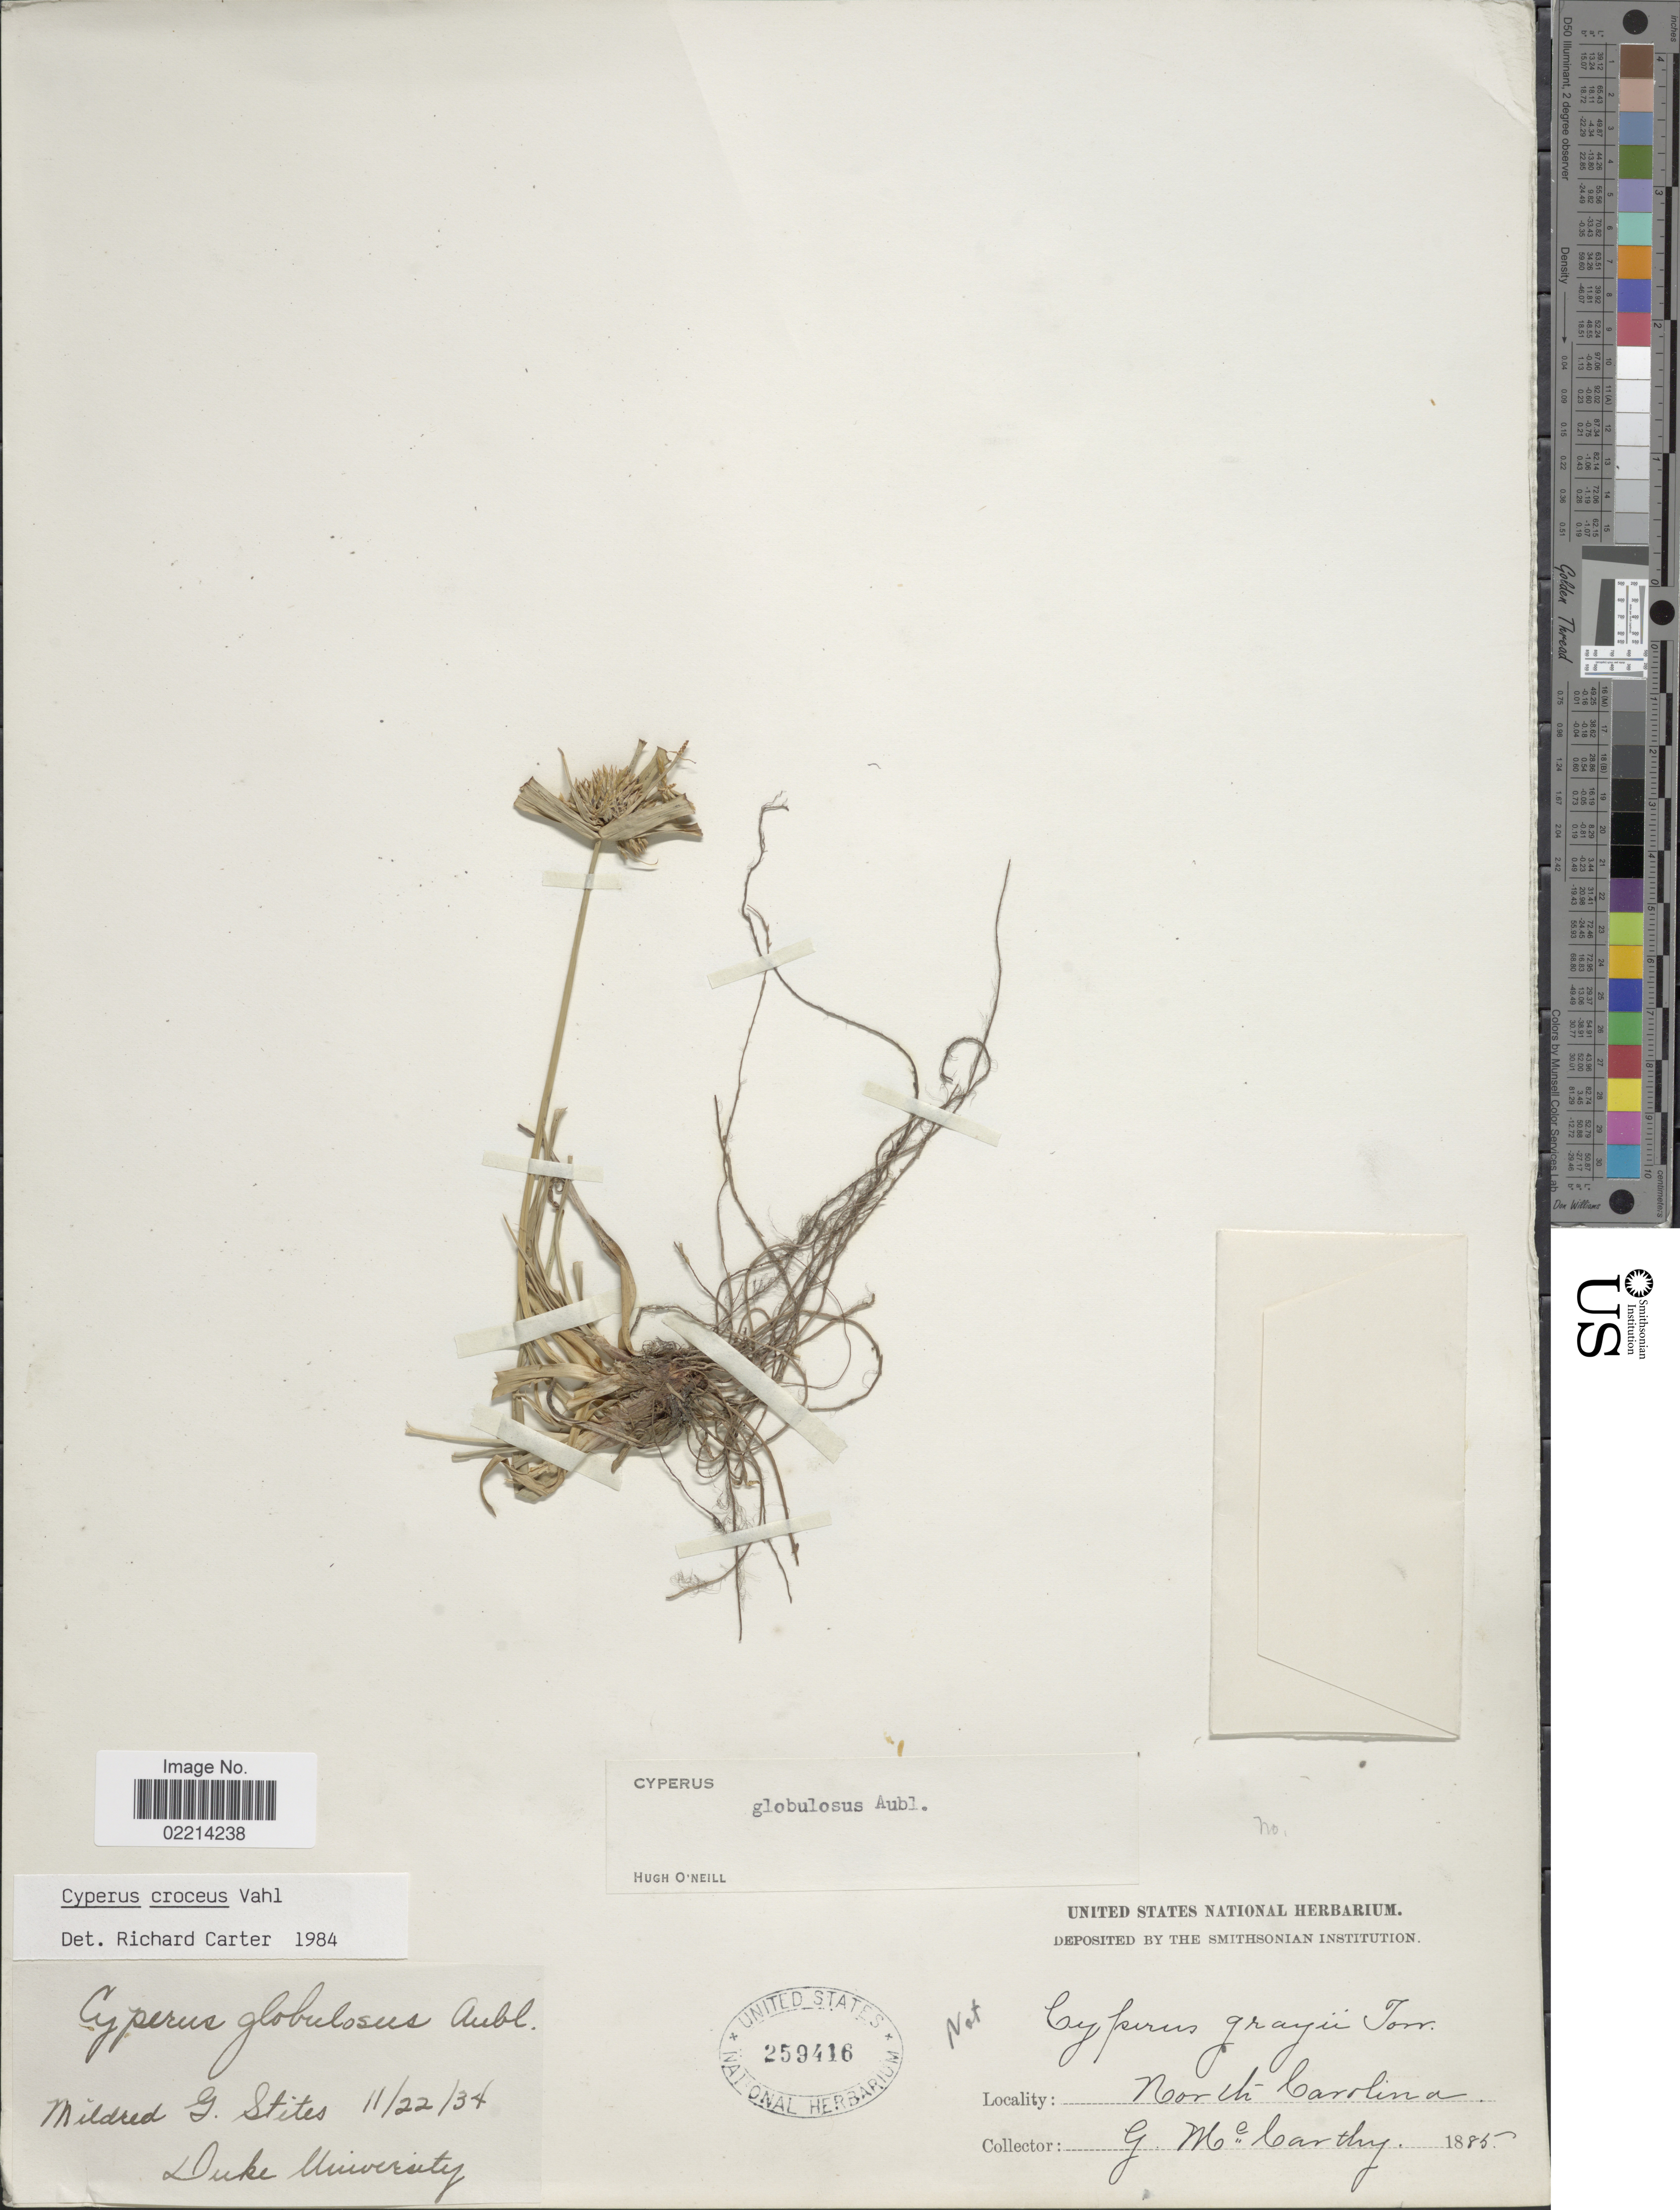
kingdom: Plantae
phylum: Tracheophyta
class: Liliopsida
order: Poales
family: Cyperaceae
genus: Cyperus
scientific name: Cyperus croceus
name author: Vahl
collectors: G. McCarthy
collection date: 1885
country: United States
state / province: North Carolina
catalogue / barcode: US 259416